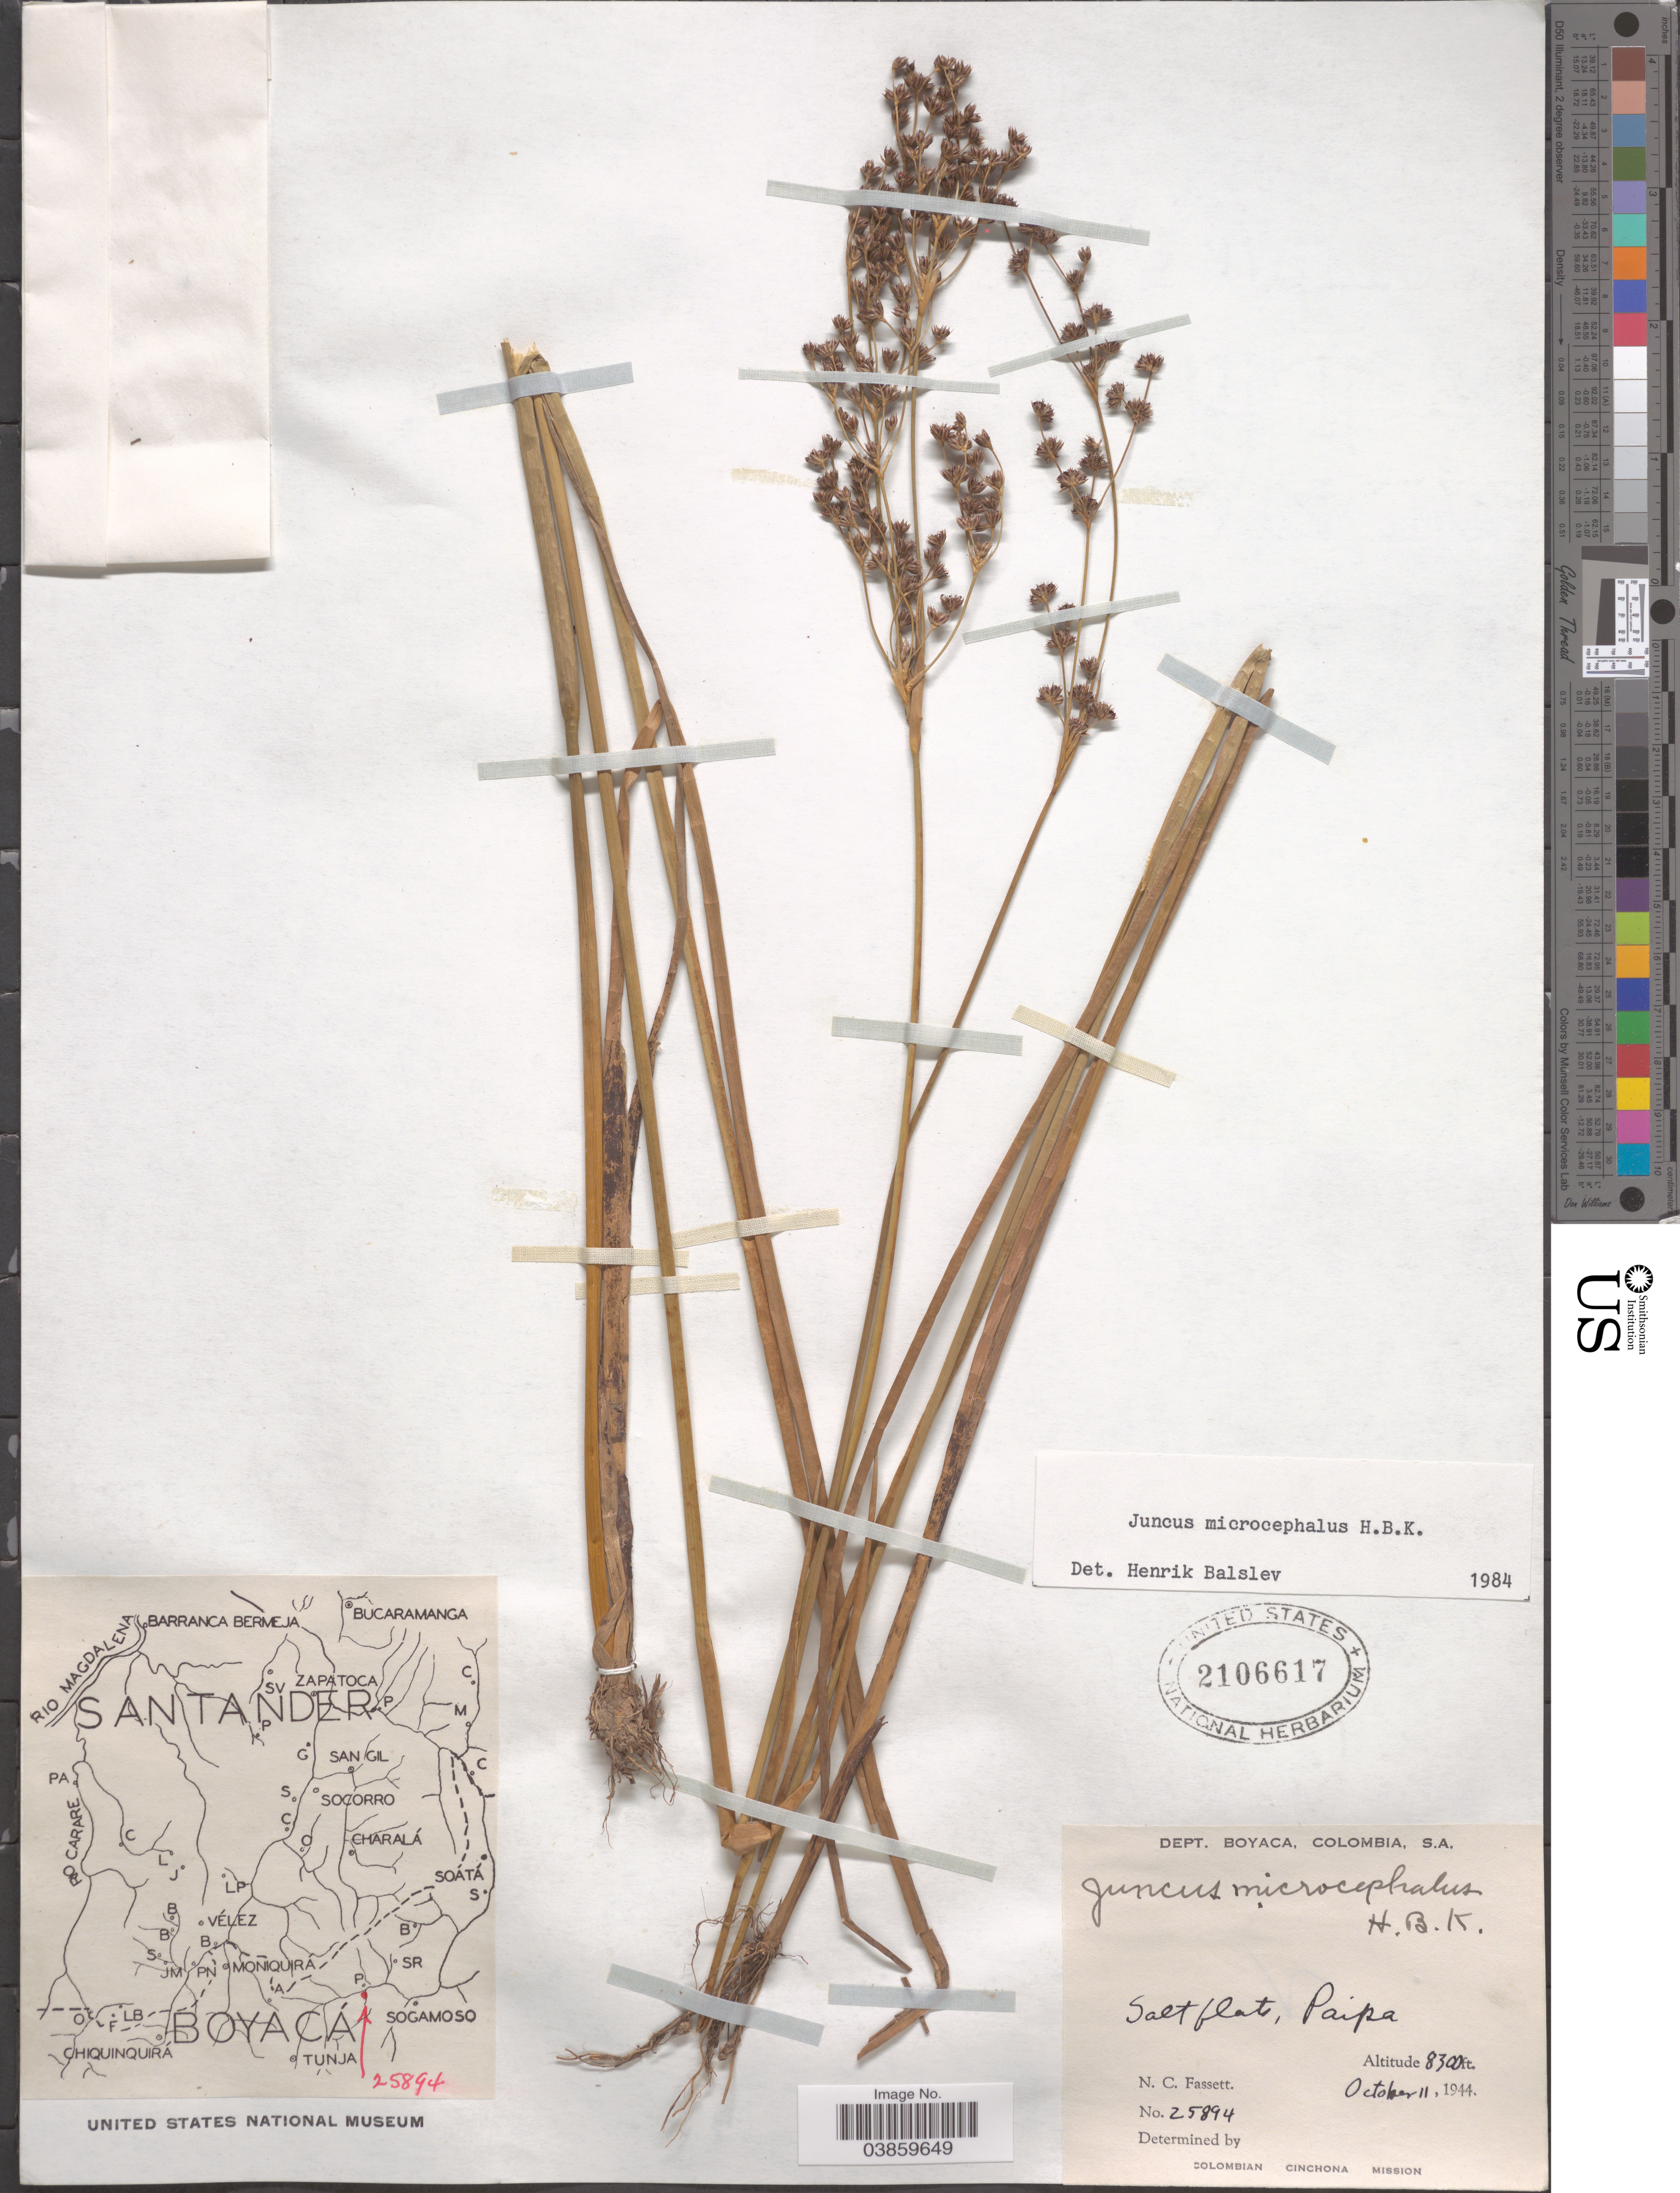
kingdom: Plantae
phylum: Tracheophyta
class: Liliopsida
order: Poales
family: Juncaceae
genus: Juncus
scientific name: Juncus microcephalus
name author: Kunth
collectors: N. C. Fassett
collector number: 25894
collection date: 1944-10-11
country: Colombia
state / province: Boyacá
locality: Dept. Boyaca. Salt flat, Paipa.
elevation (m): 2530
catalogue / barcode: US 2106617